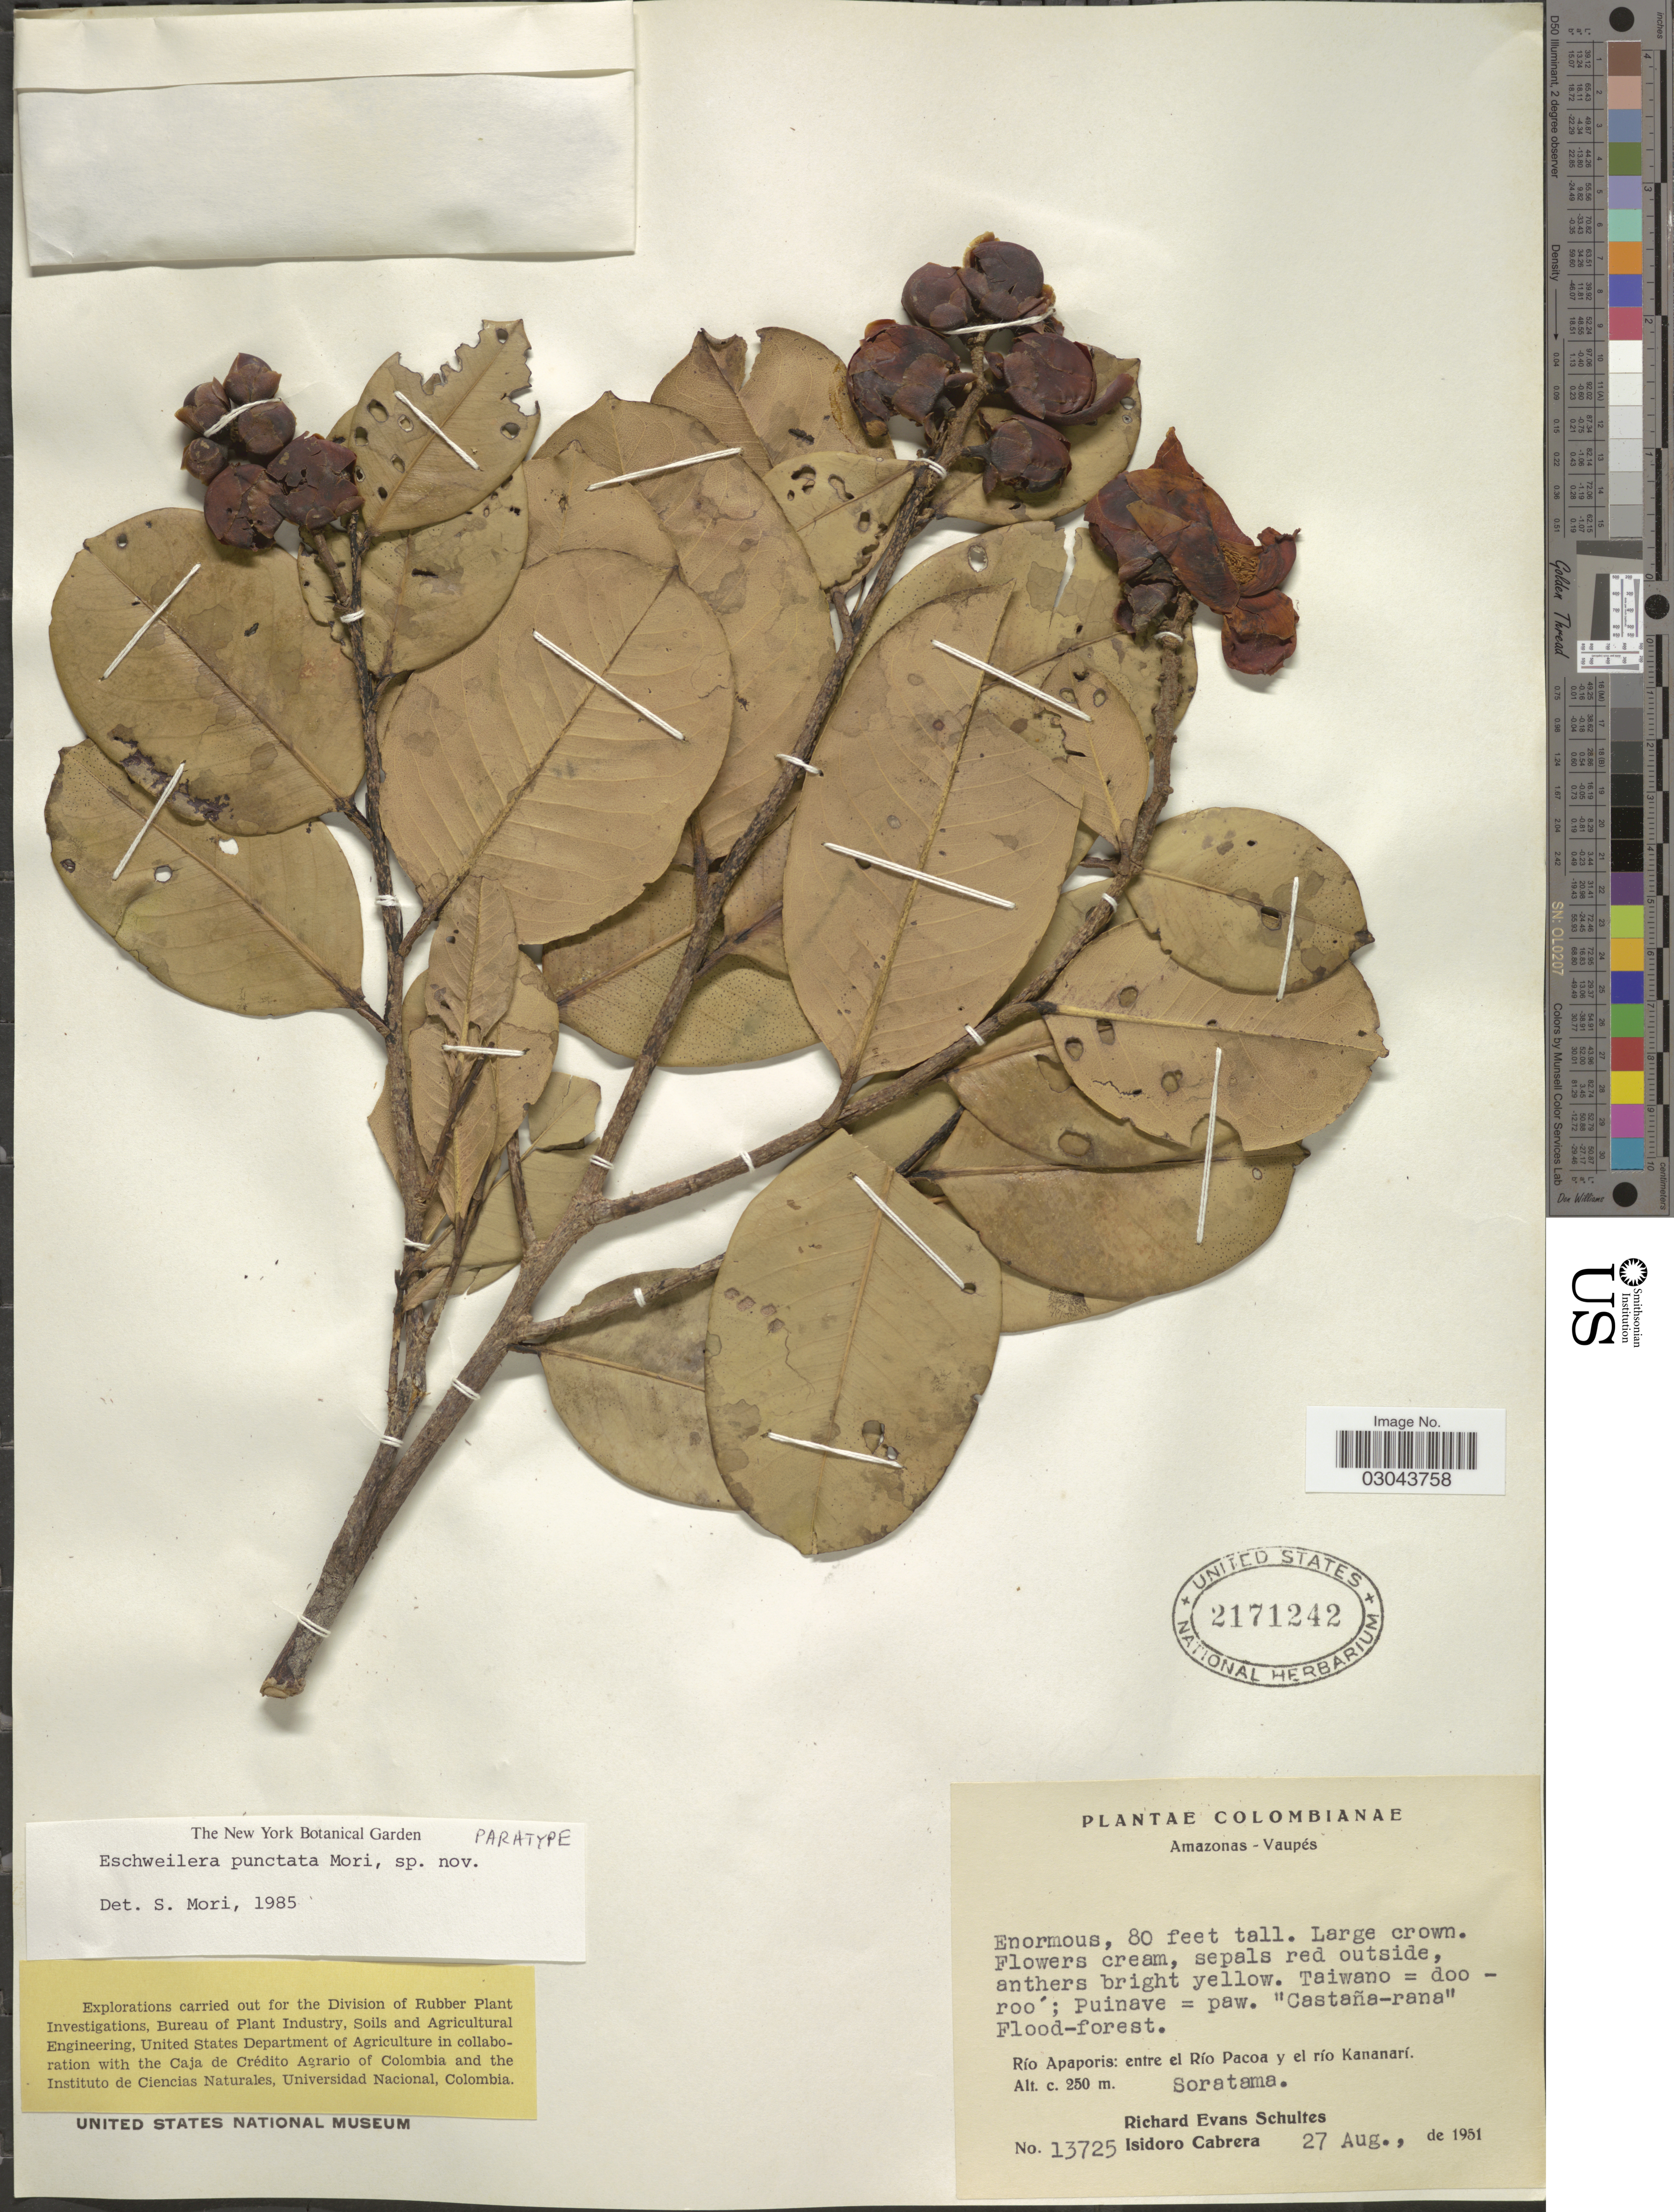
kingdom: Plantae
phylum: Tracheophyta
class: Magnoliopsida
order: Ericales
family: Lecythidaceae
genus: Eschweilera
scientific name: Eschweilera punctata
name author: S.A. Mori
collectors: R. E. Schultes & I. Cabrera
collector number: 13725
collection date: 1951-08-27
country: Colombia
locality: Amazonas-Vaupés: Río Apaporis, entre el Río Pacoa y el río Kananarí. Soratama.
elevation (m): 250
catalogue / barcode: US 2171242